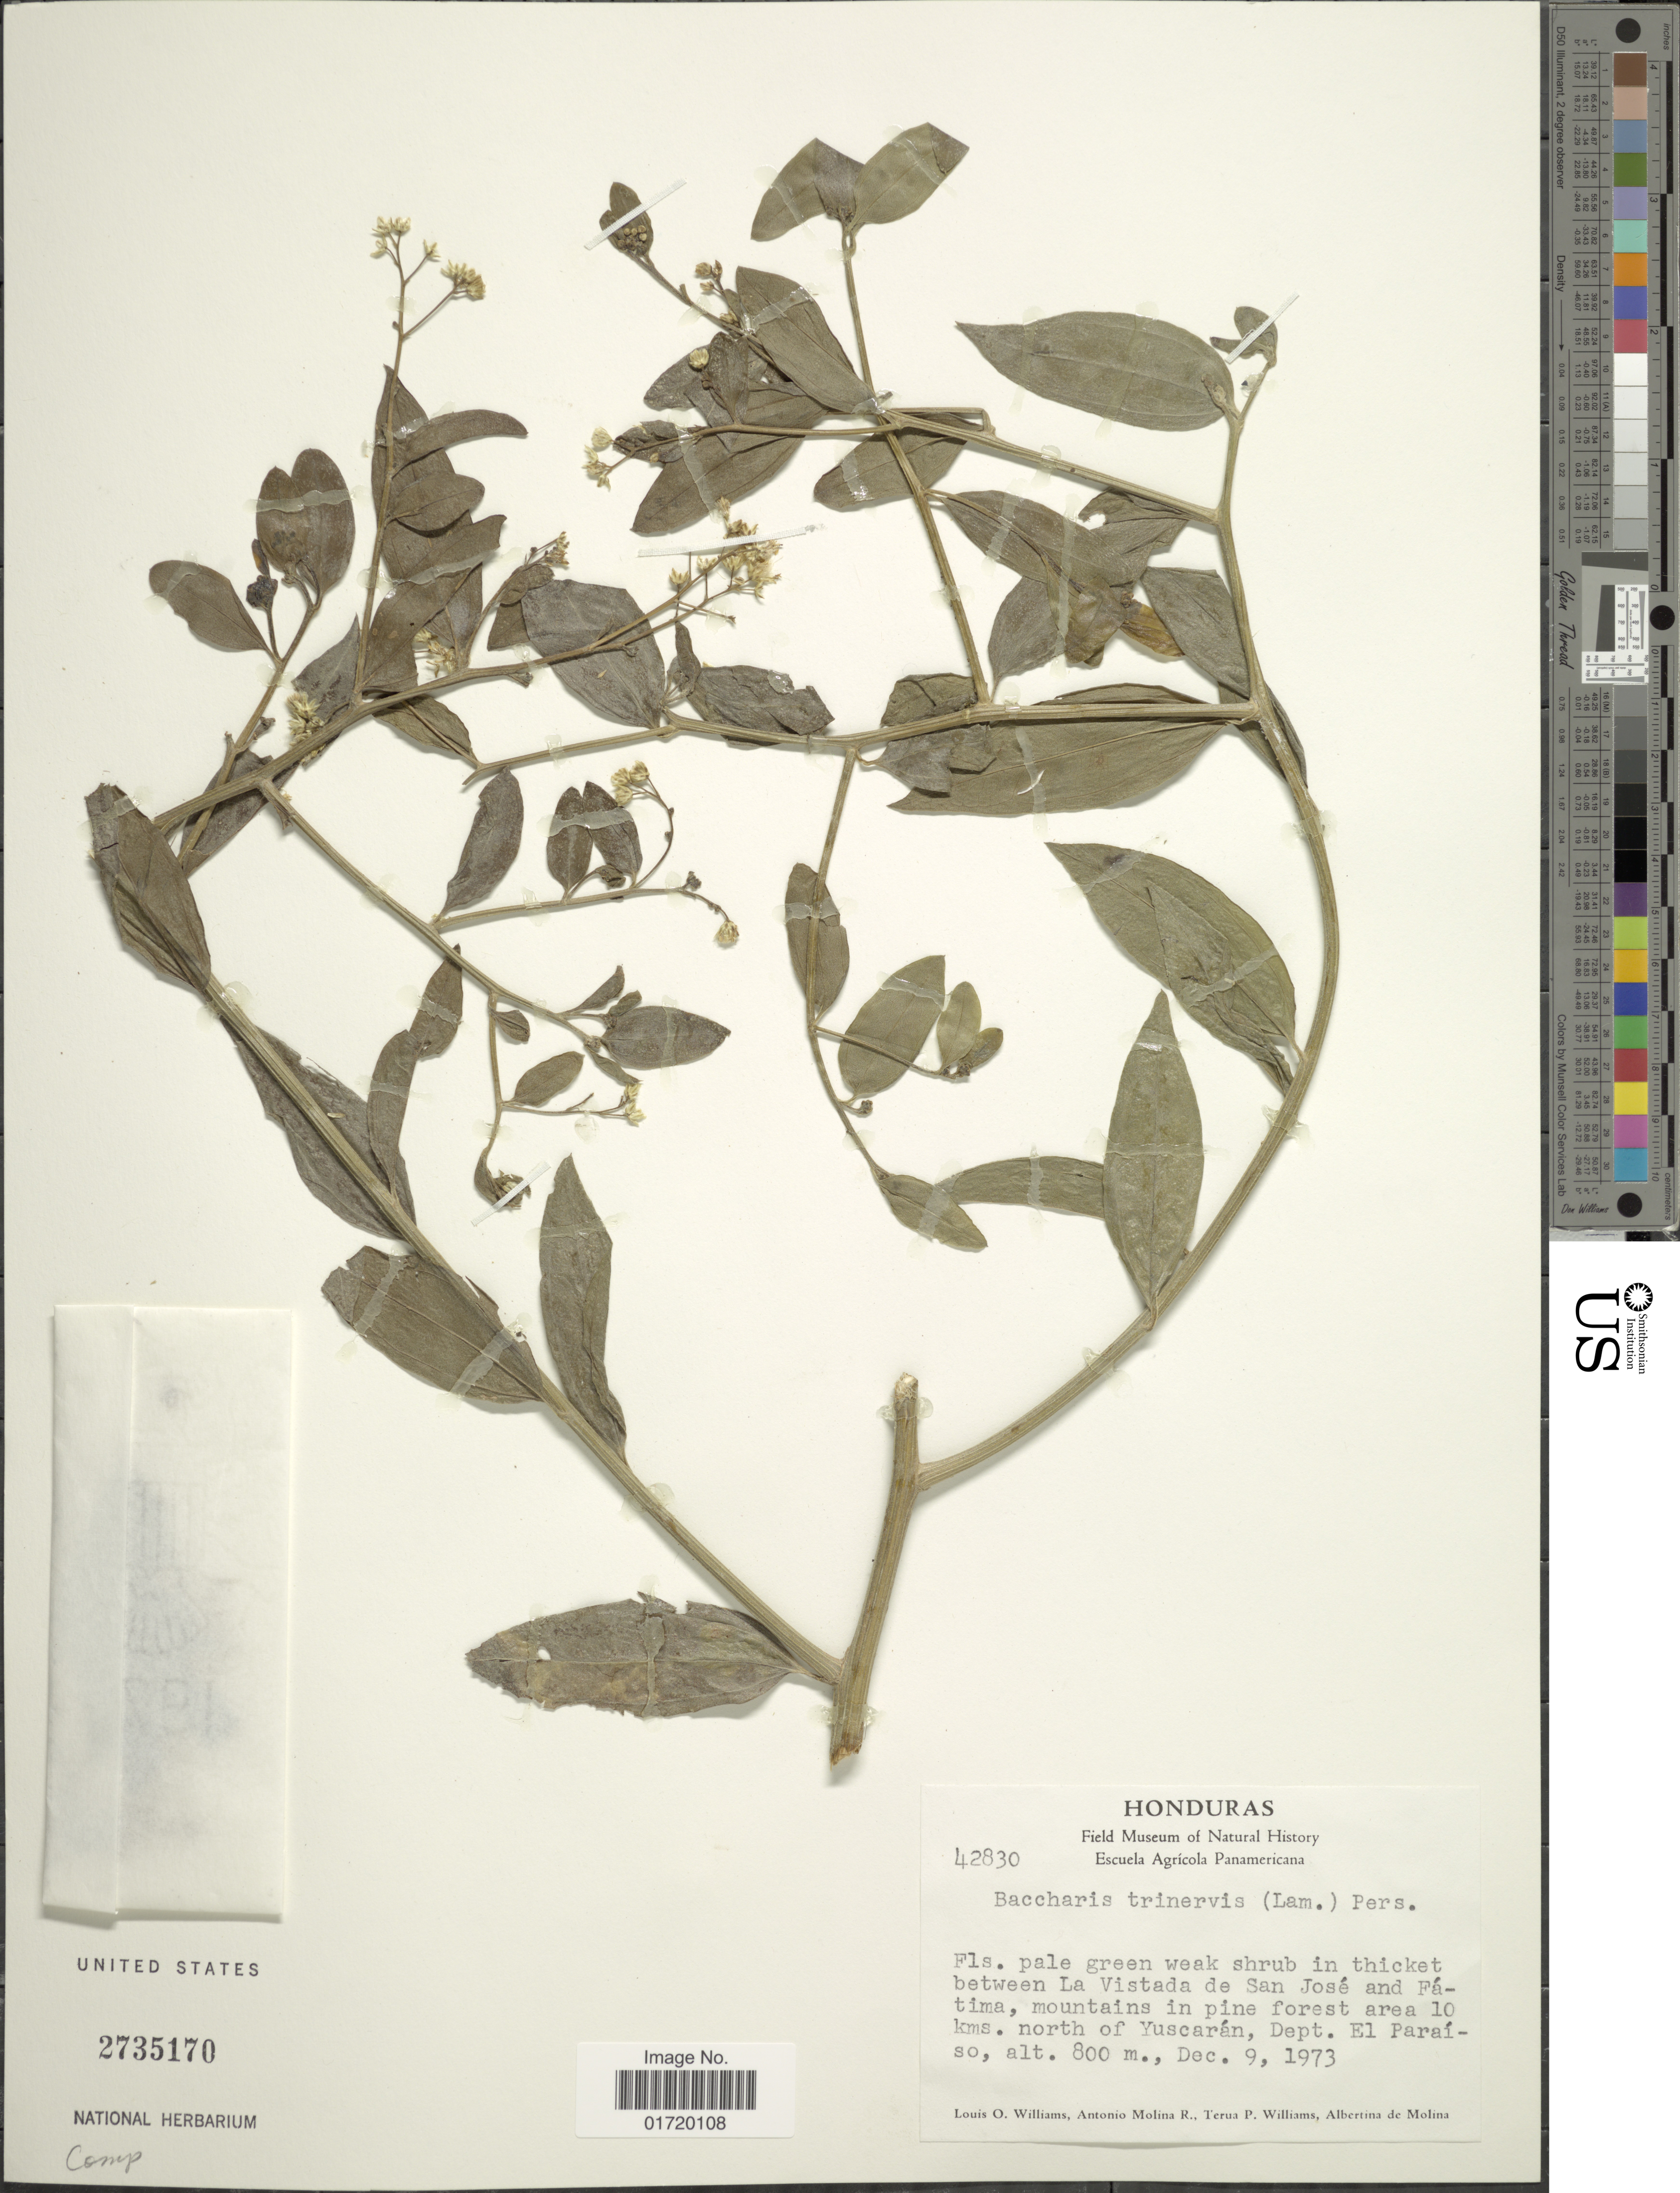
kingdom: Plantae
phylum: Tracheophyta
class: Magnoliopsida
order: Asterales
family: Asteraceae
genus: Baccharis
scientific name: Baccharis trinervis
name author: (Lam.) Pers.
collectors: L. O. Williams, A. Molina R., T. P. Williams & A. R. Molina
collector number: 42830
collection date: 1973-12-09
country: Honduras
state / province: El Paraíso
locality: Between La Vistada de San Jose and Fatima, area 10 kms north of Yuscaran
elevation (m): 800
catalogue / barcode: US 2735170